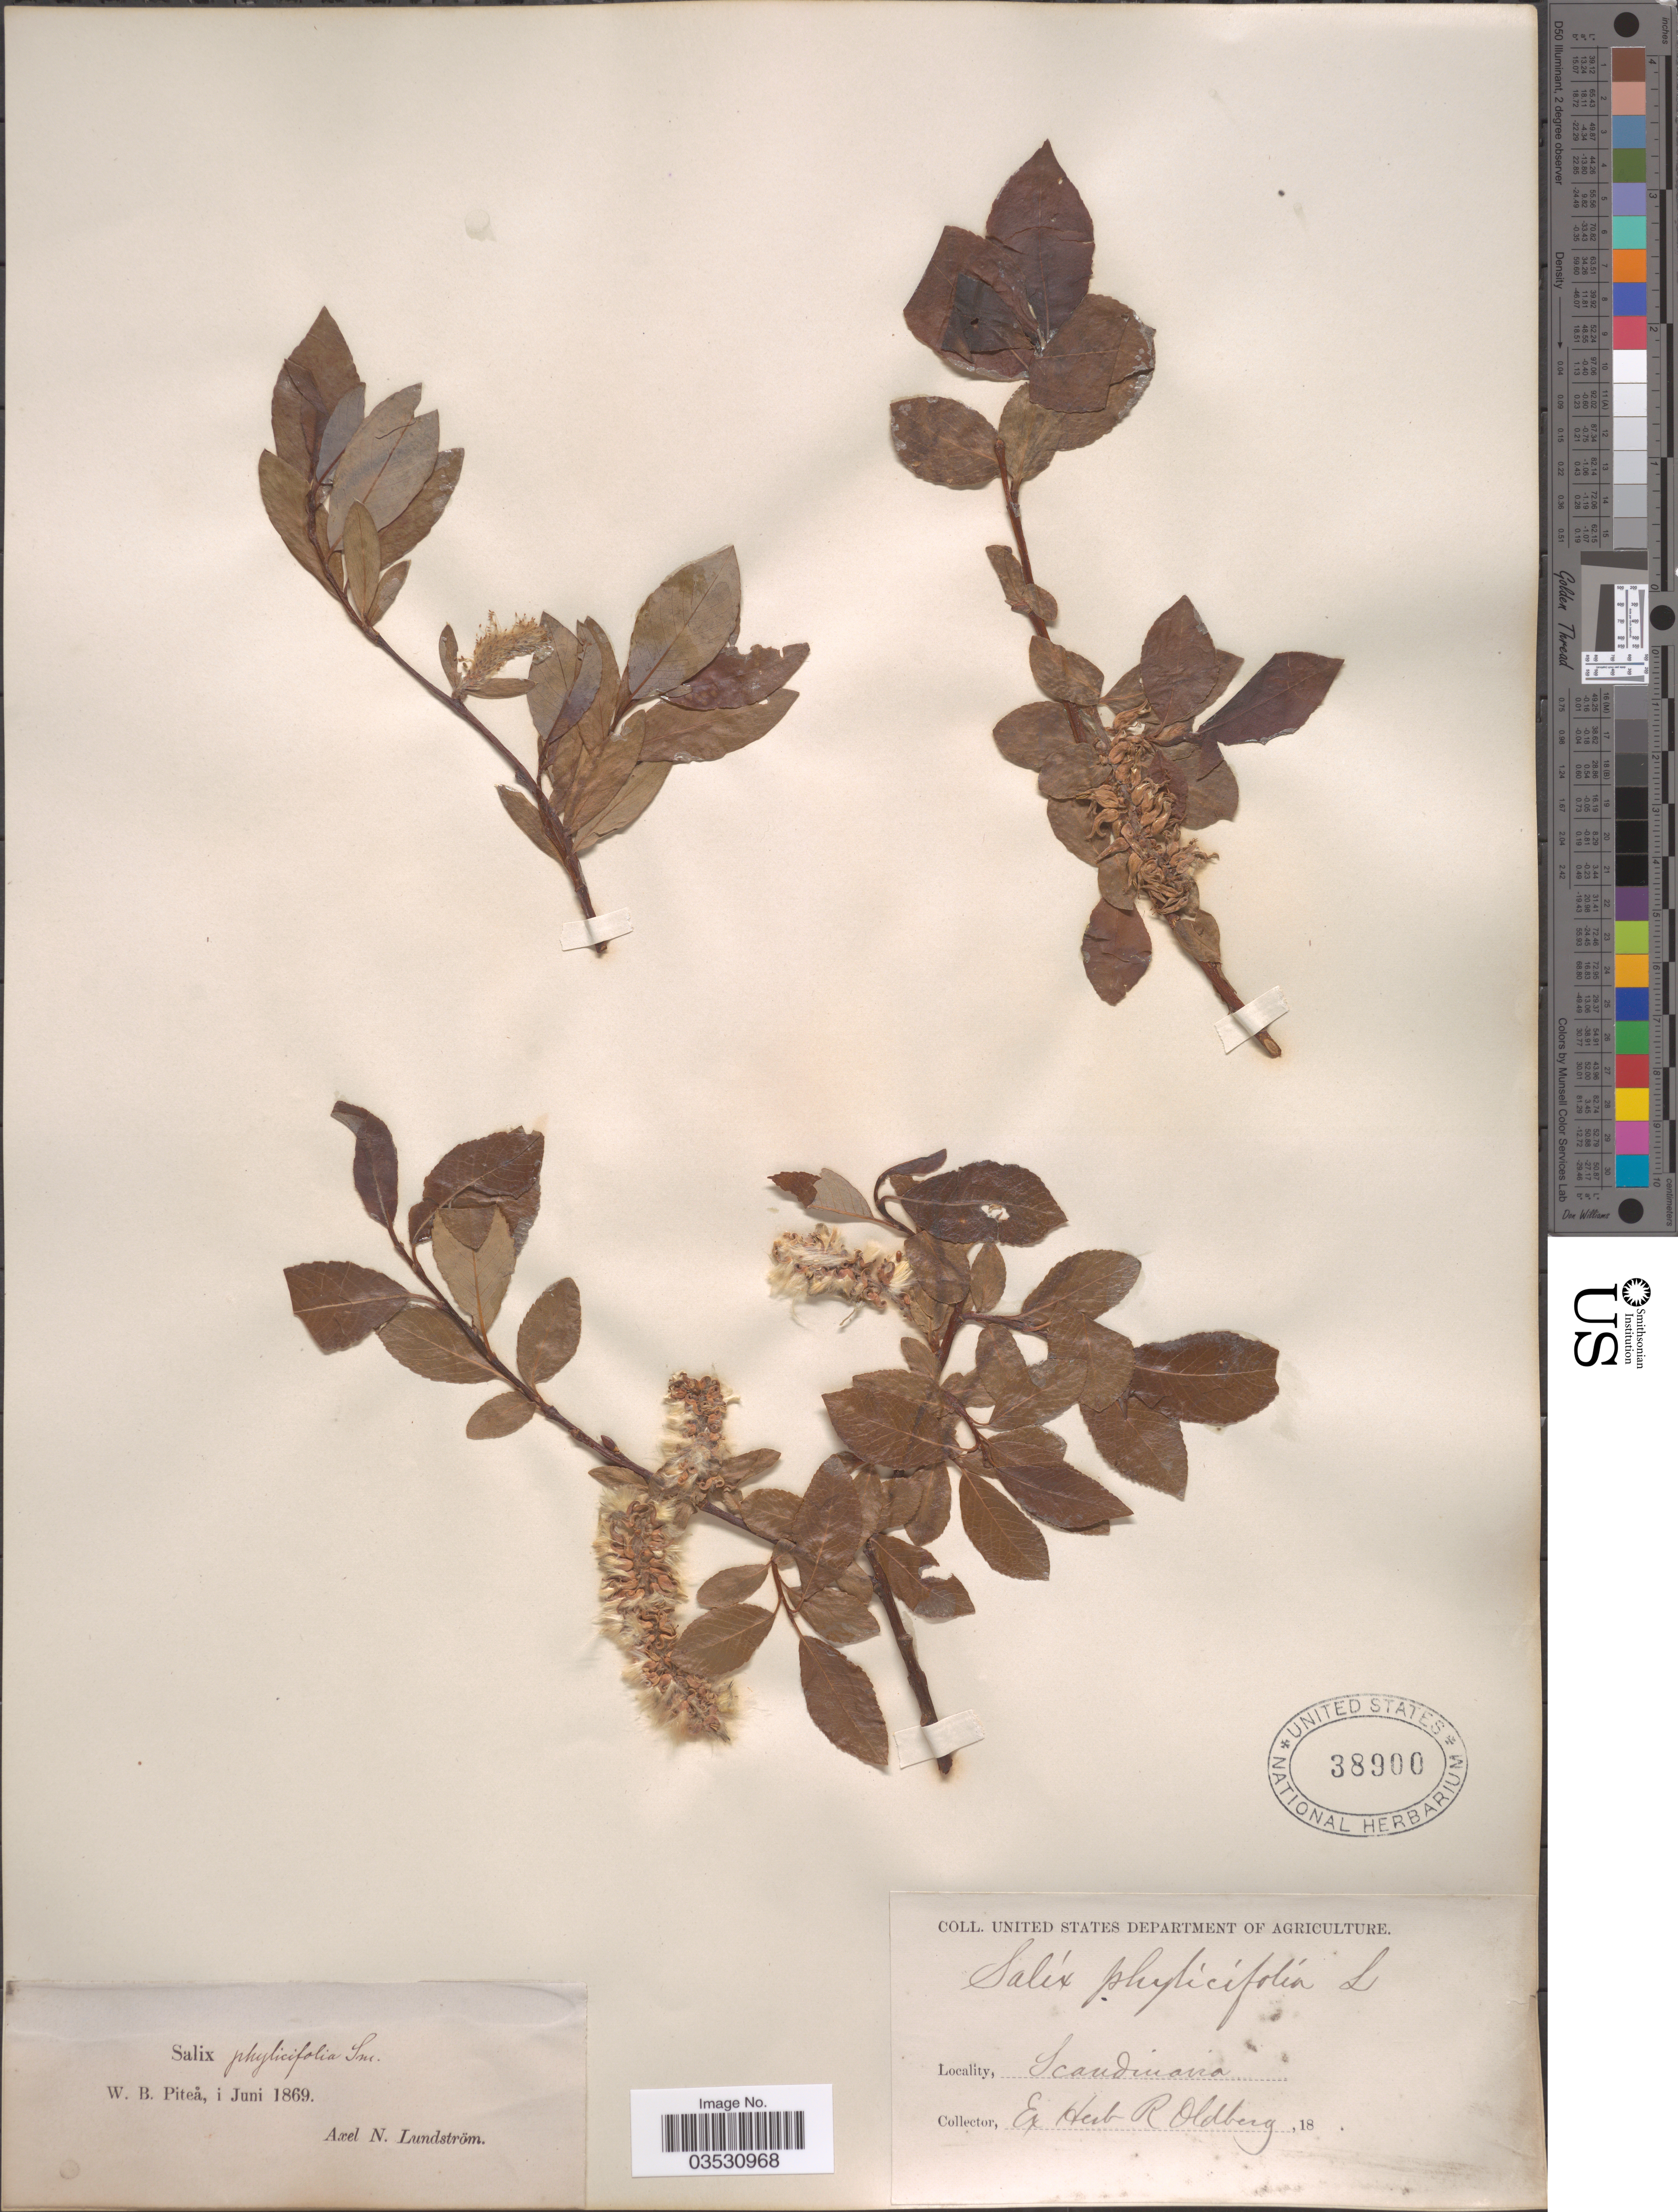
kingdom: Plantae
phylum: Tracheophyta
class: Magnoliopsida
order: Malpighiales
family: Salicaceae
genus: Salix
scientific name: Salix phylicifolia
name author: L.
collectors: A. N. Lundstrom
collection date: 1869-06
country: Sweden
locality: Scandinavia. W. B. Piteå.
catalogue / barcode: US 38900